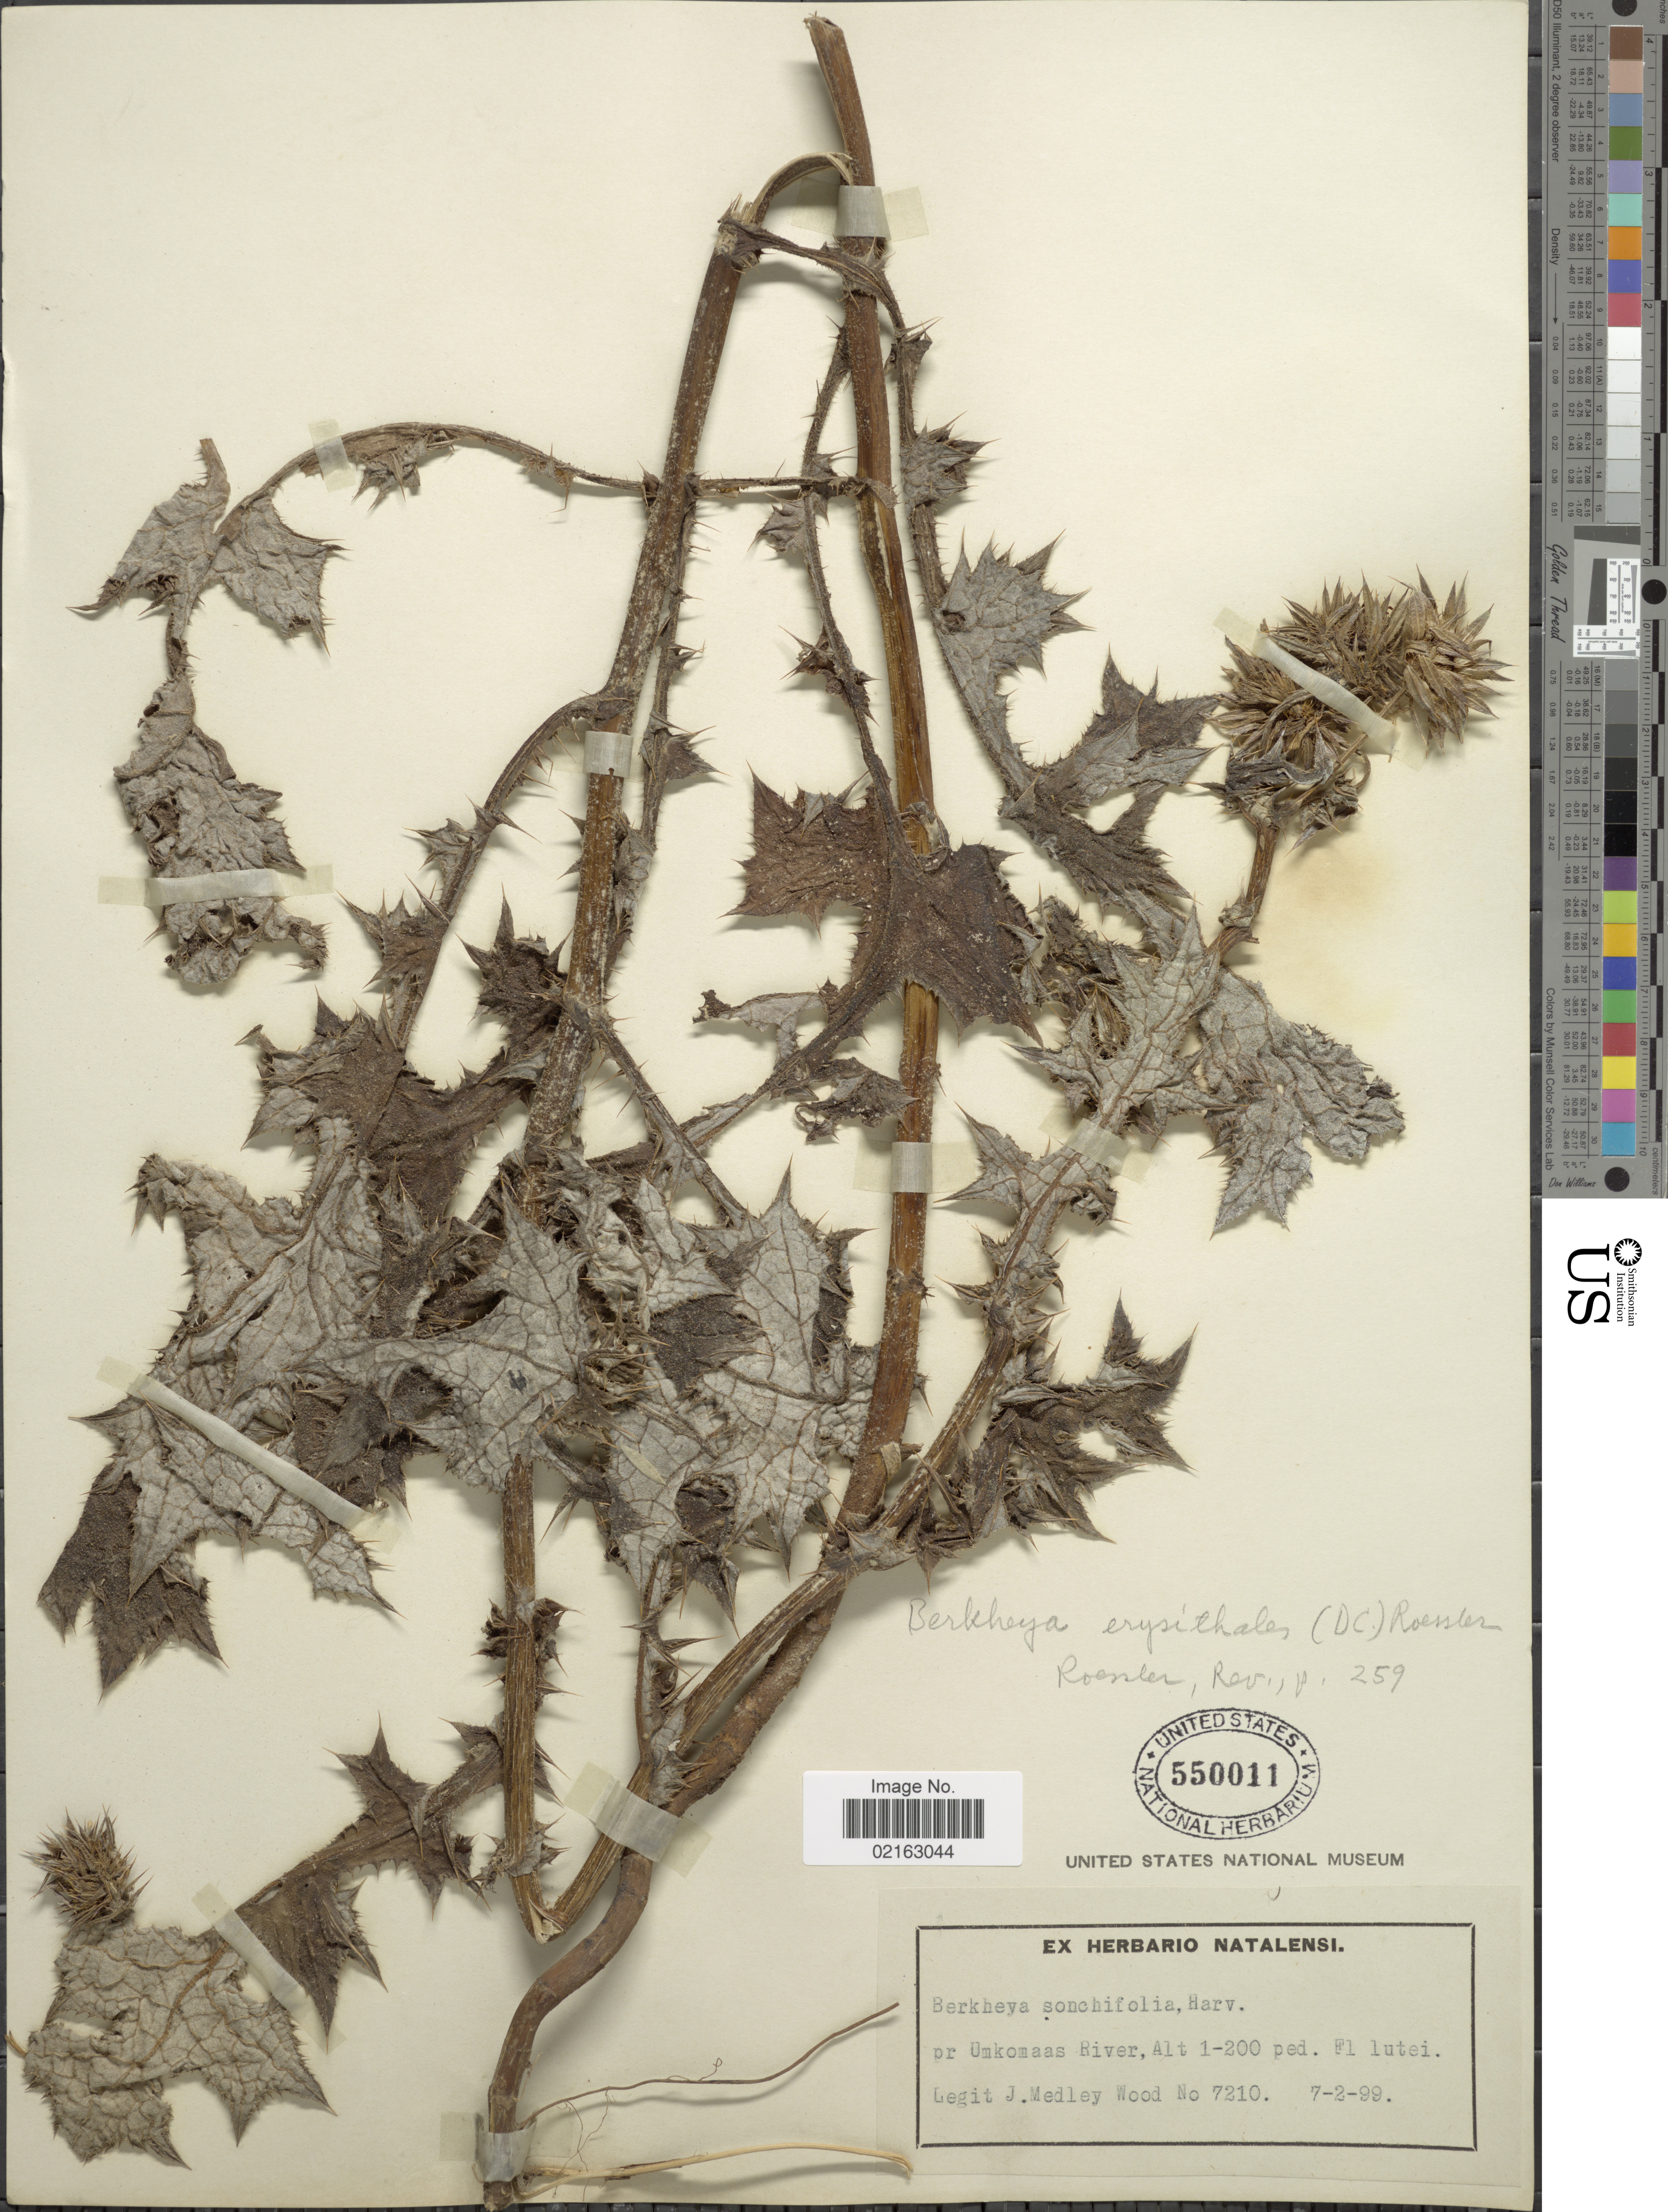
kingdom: Plantae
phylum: Tracheophyta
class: Magnoliopsida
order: Asterales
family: Asteraceae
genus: Berkheya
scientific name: Berkheya erysithales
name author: (DC.) Roessler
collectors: J. Medley Wood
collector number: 7210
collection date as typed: Transcribed d/m/y: 7/2/99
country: South Africa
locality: Pr Umkomaas River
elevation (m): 30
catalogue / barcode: US 550011